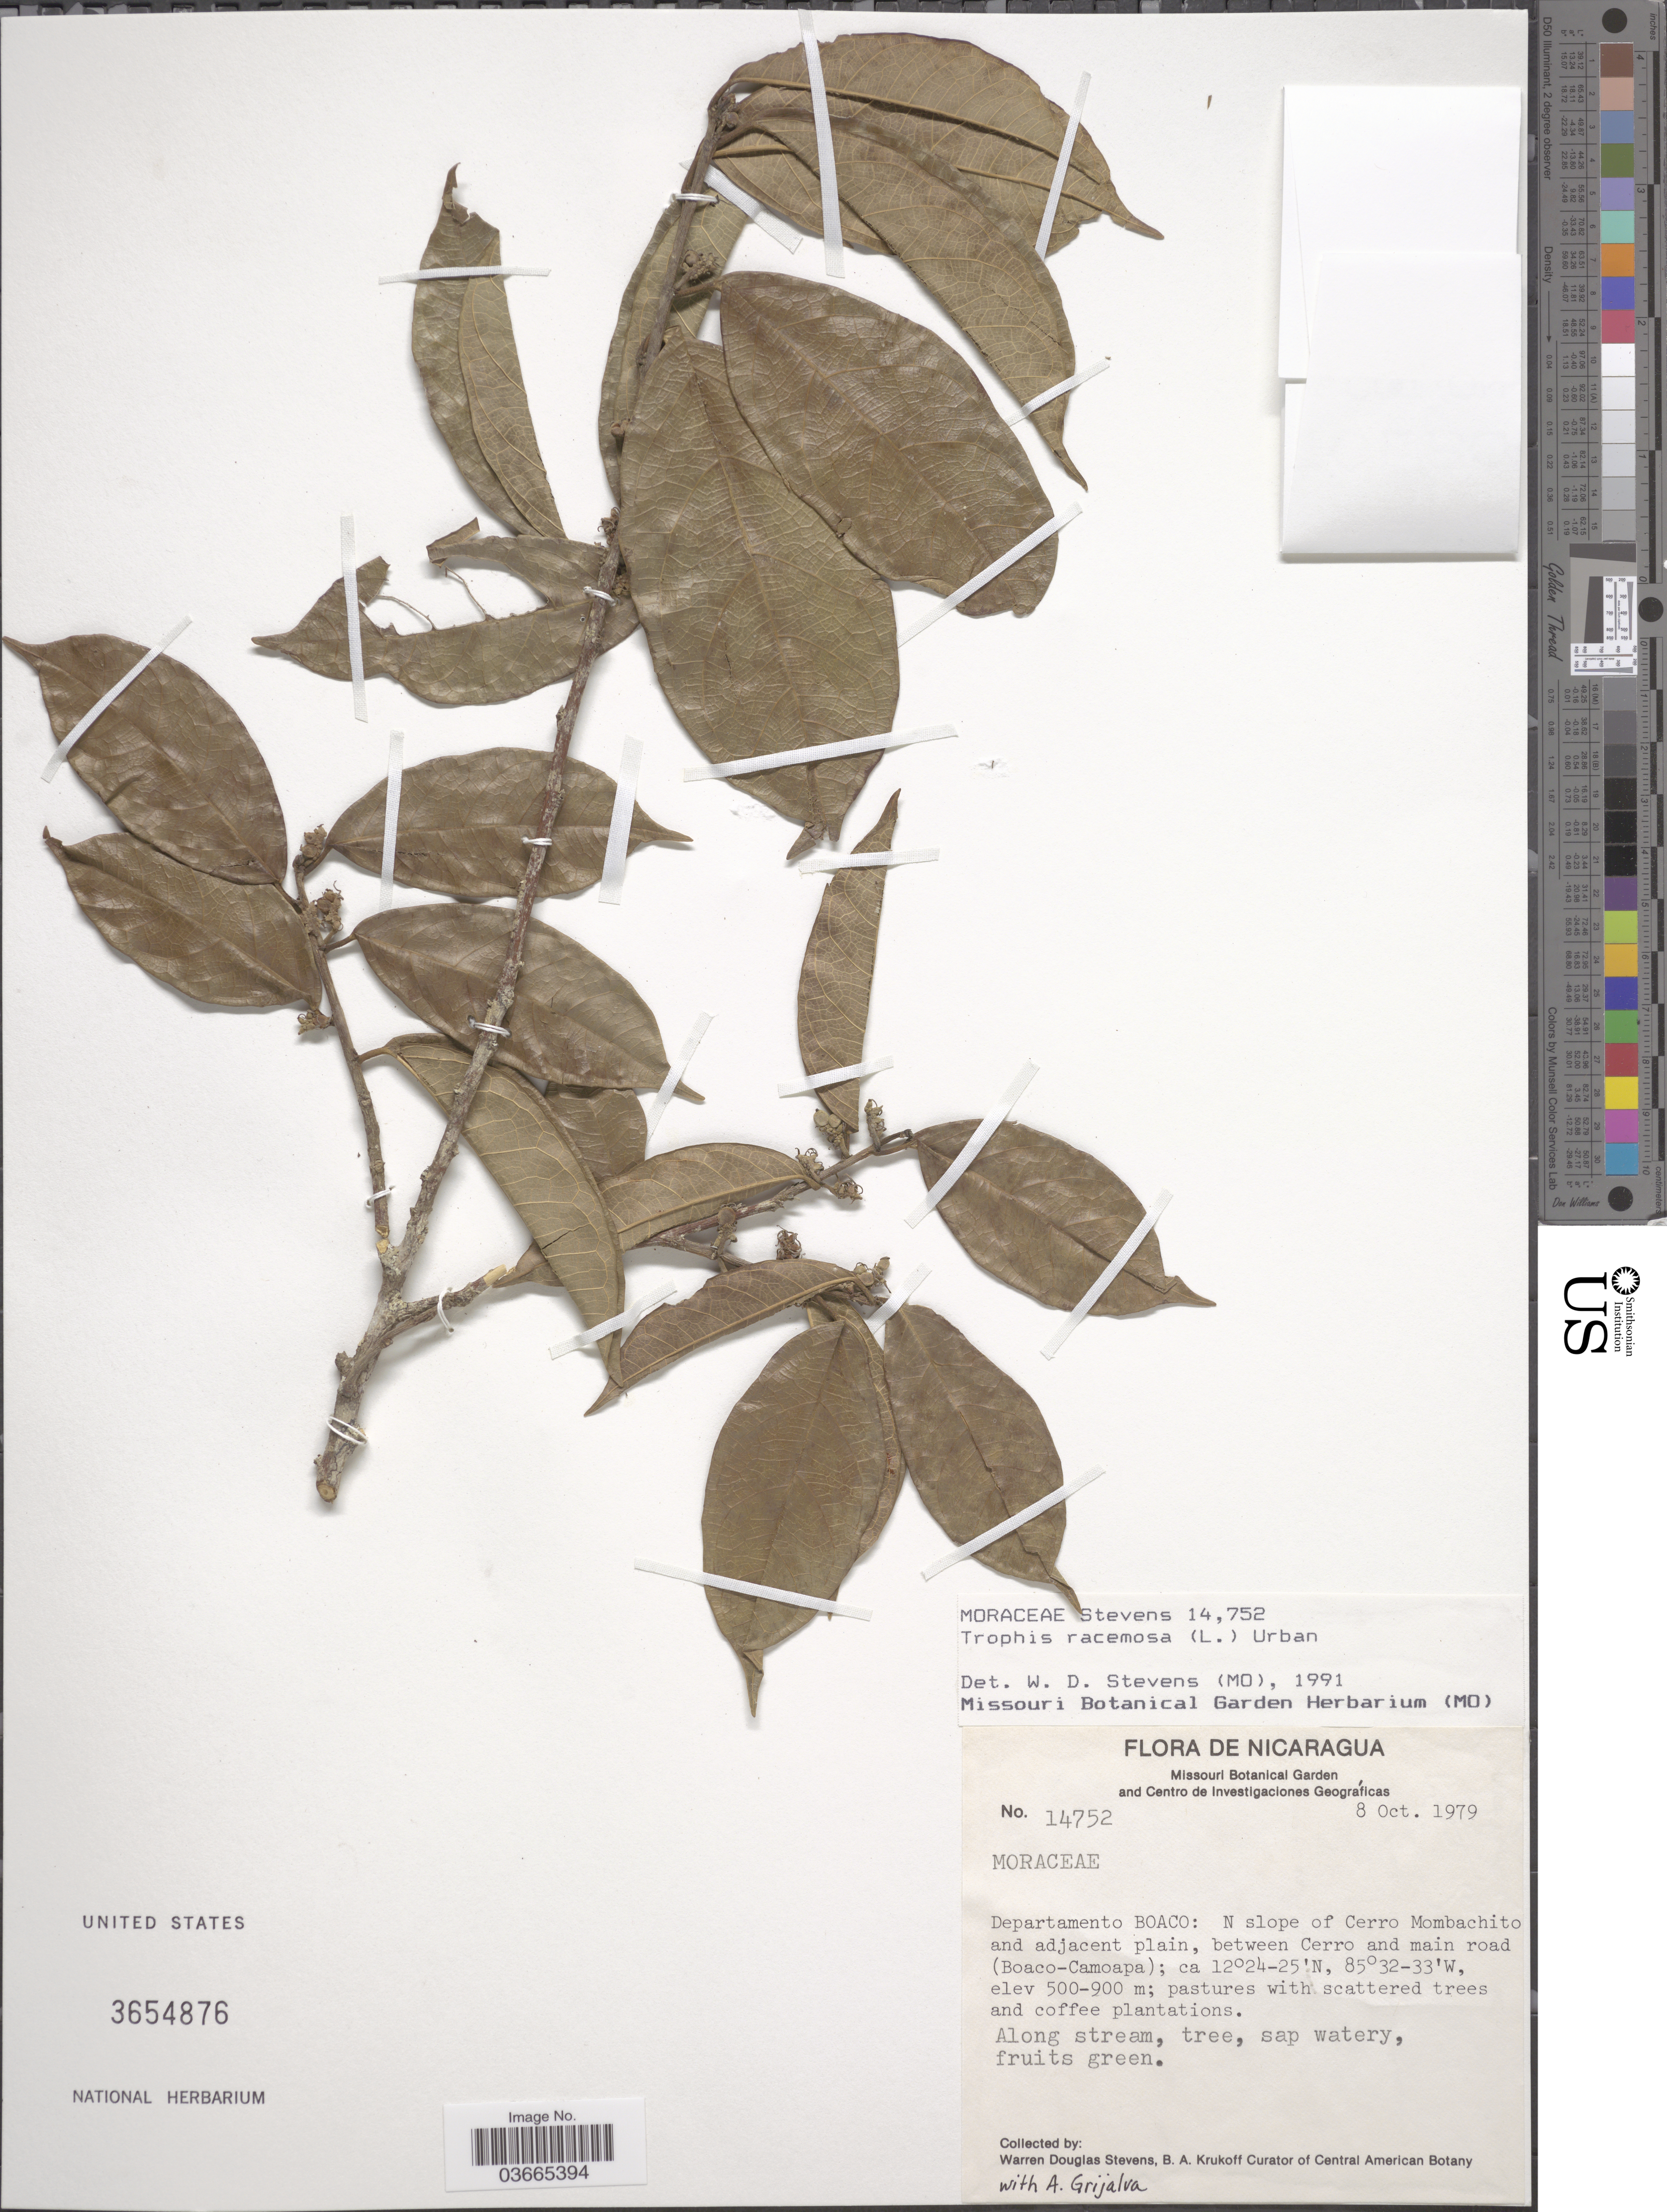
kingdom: Plantae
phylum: Tracheophyta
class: Magnoliopsida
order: Rosales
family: Moraceae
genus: Trophis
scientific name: Trophis racemosa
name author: (L.) Urb.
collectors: W. D. Stevens, B. A. Krukoff & A. Grijalva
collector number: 14752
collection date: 1979-10-08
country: Nicaragua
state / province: Boaco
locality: Departamento Boaco: N slope of Cerro Mombachito and adjacent plain, between Cerro and main road (Boaco-Camoapa).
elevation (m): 500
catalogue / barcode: US 3654876